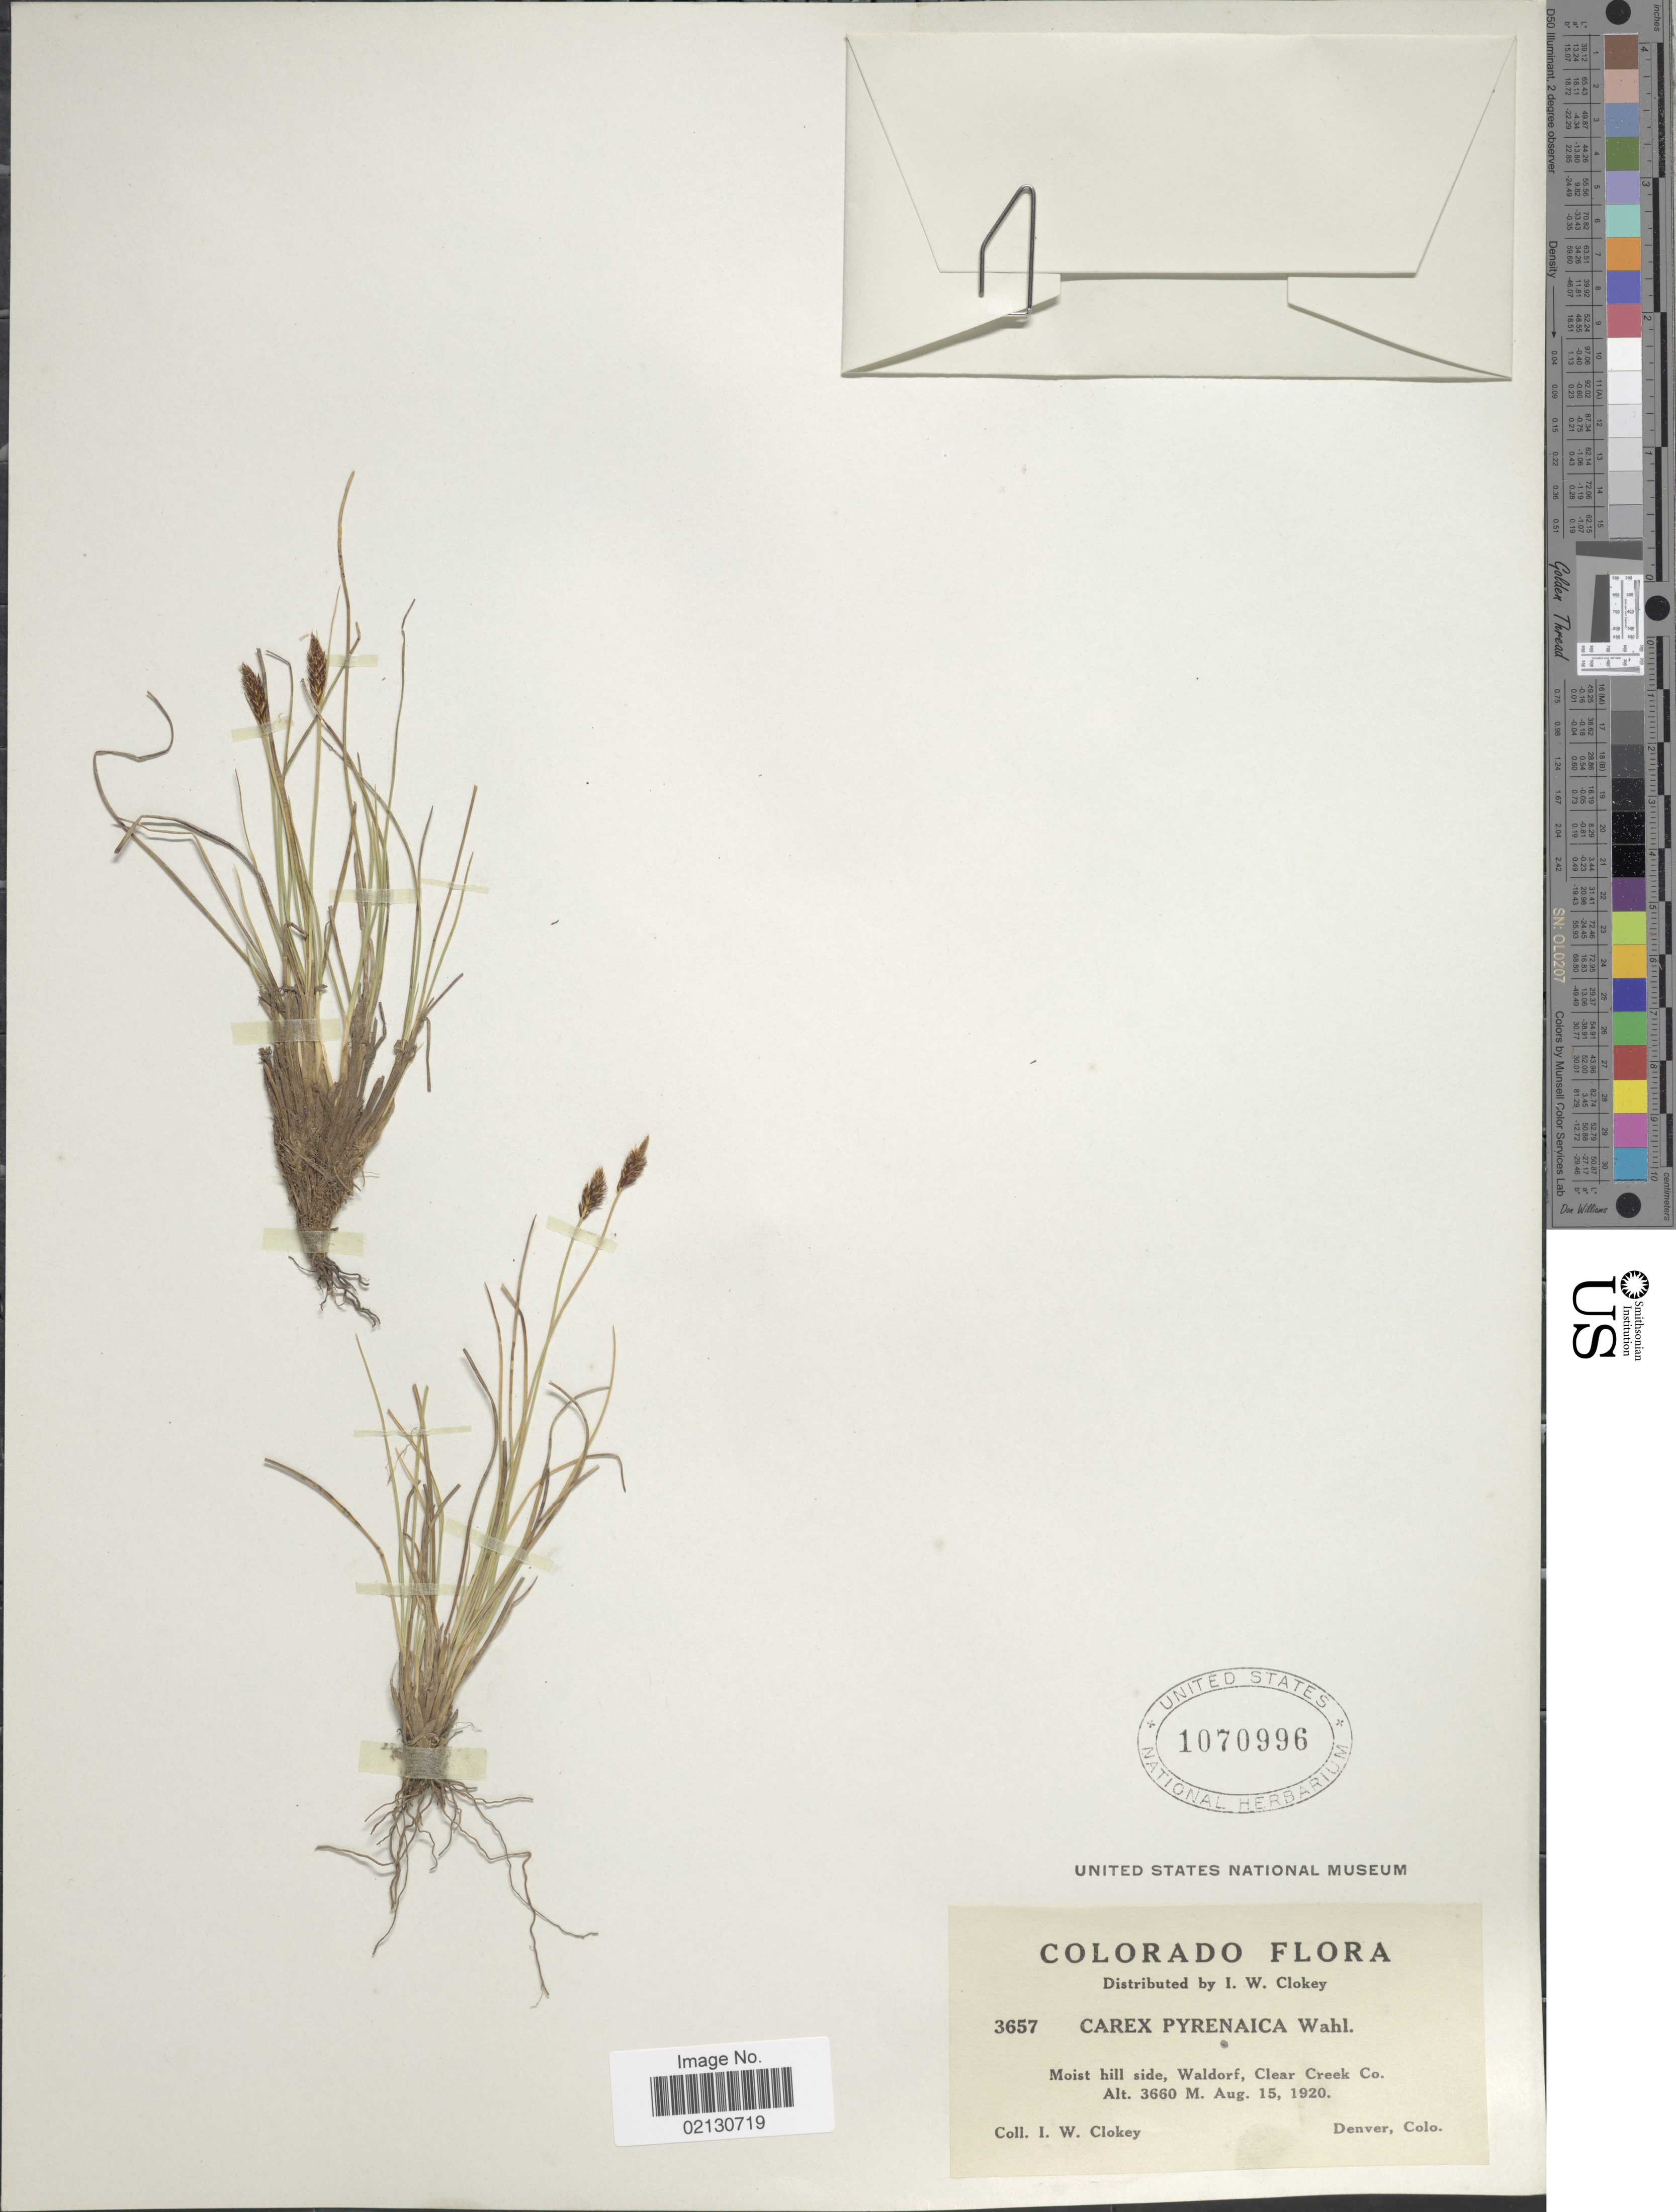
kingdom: Plantae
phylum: Tracheophyta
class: Liliopsida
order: Poales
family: Cyperaceae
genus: Carex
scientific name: Carex micropoda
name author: C.A. Mey.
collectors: I. W. Clokey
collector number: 3657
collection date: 1920-08-15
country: United States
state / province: Colorado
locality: Waldorf, Clear Creek Co.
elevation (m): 3660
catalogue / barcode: US 1070996